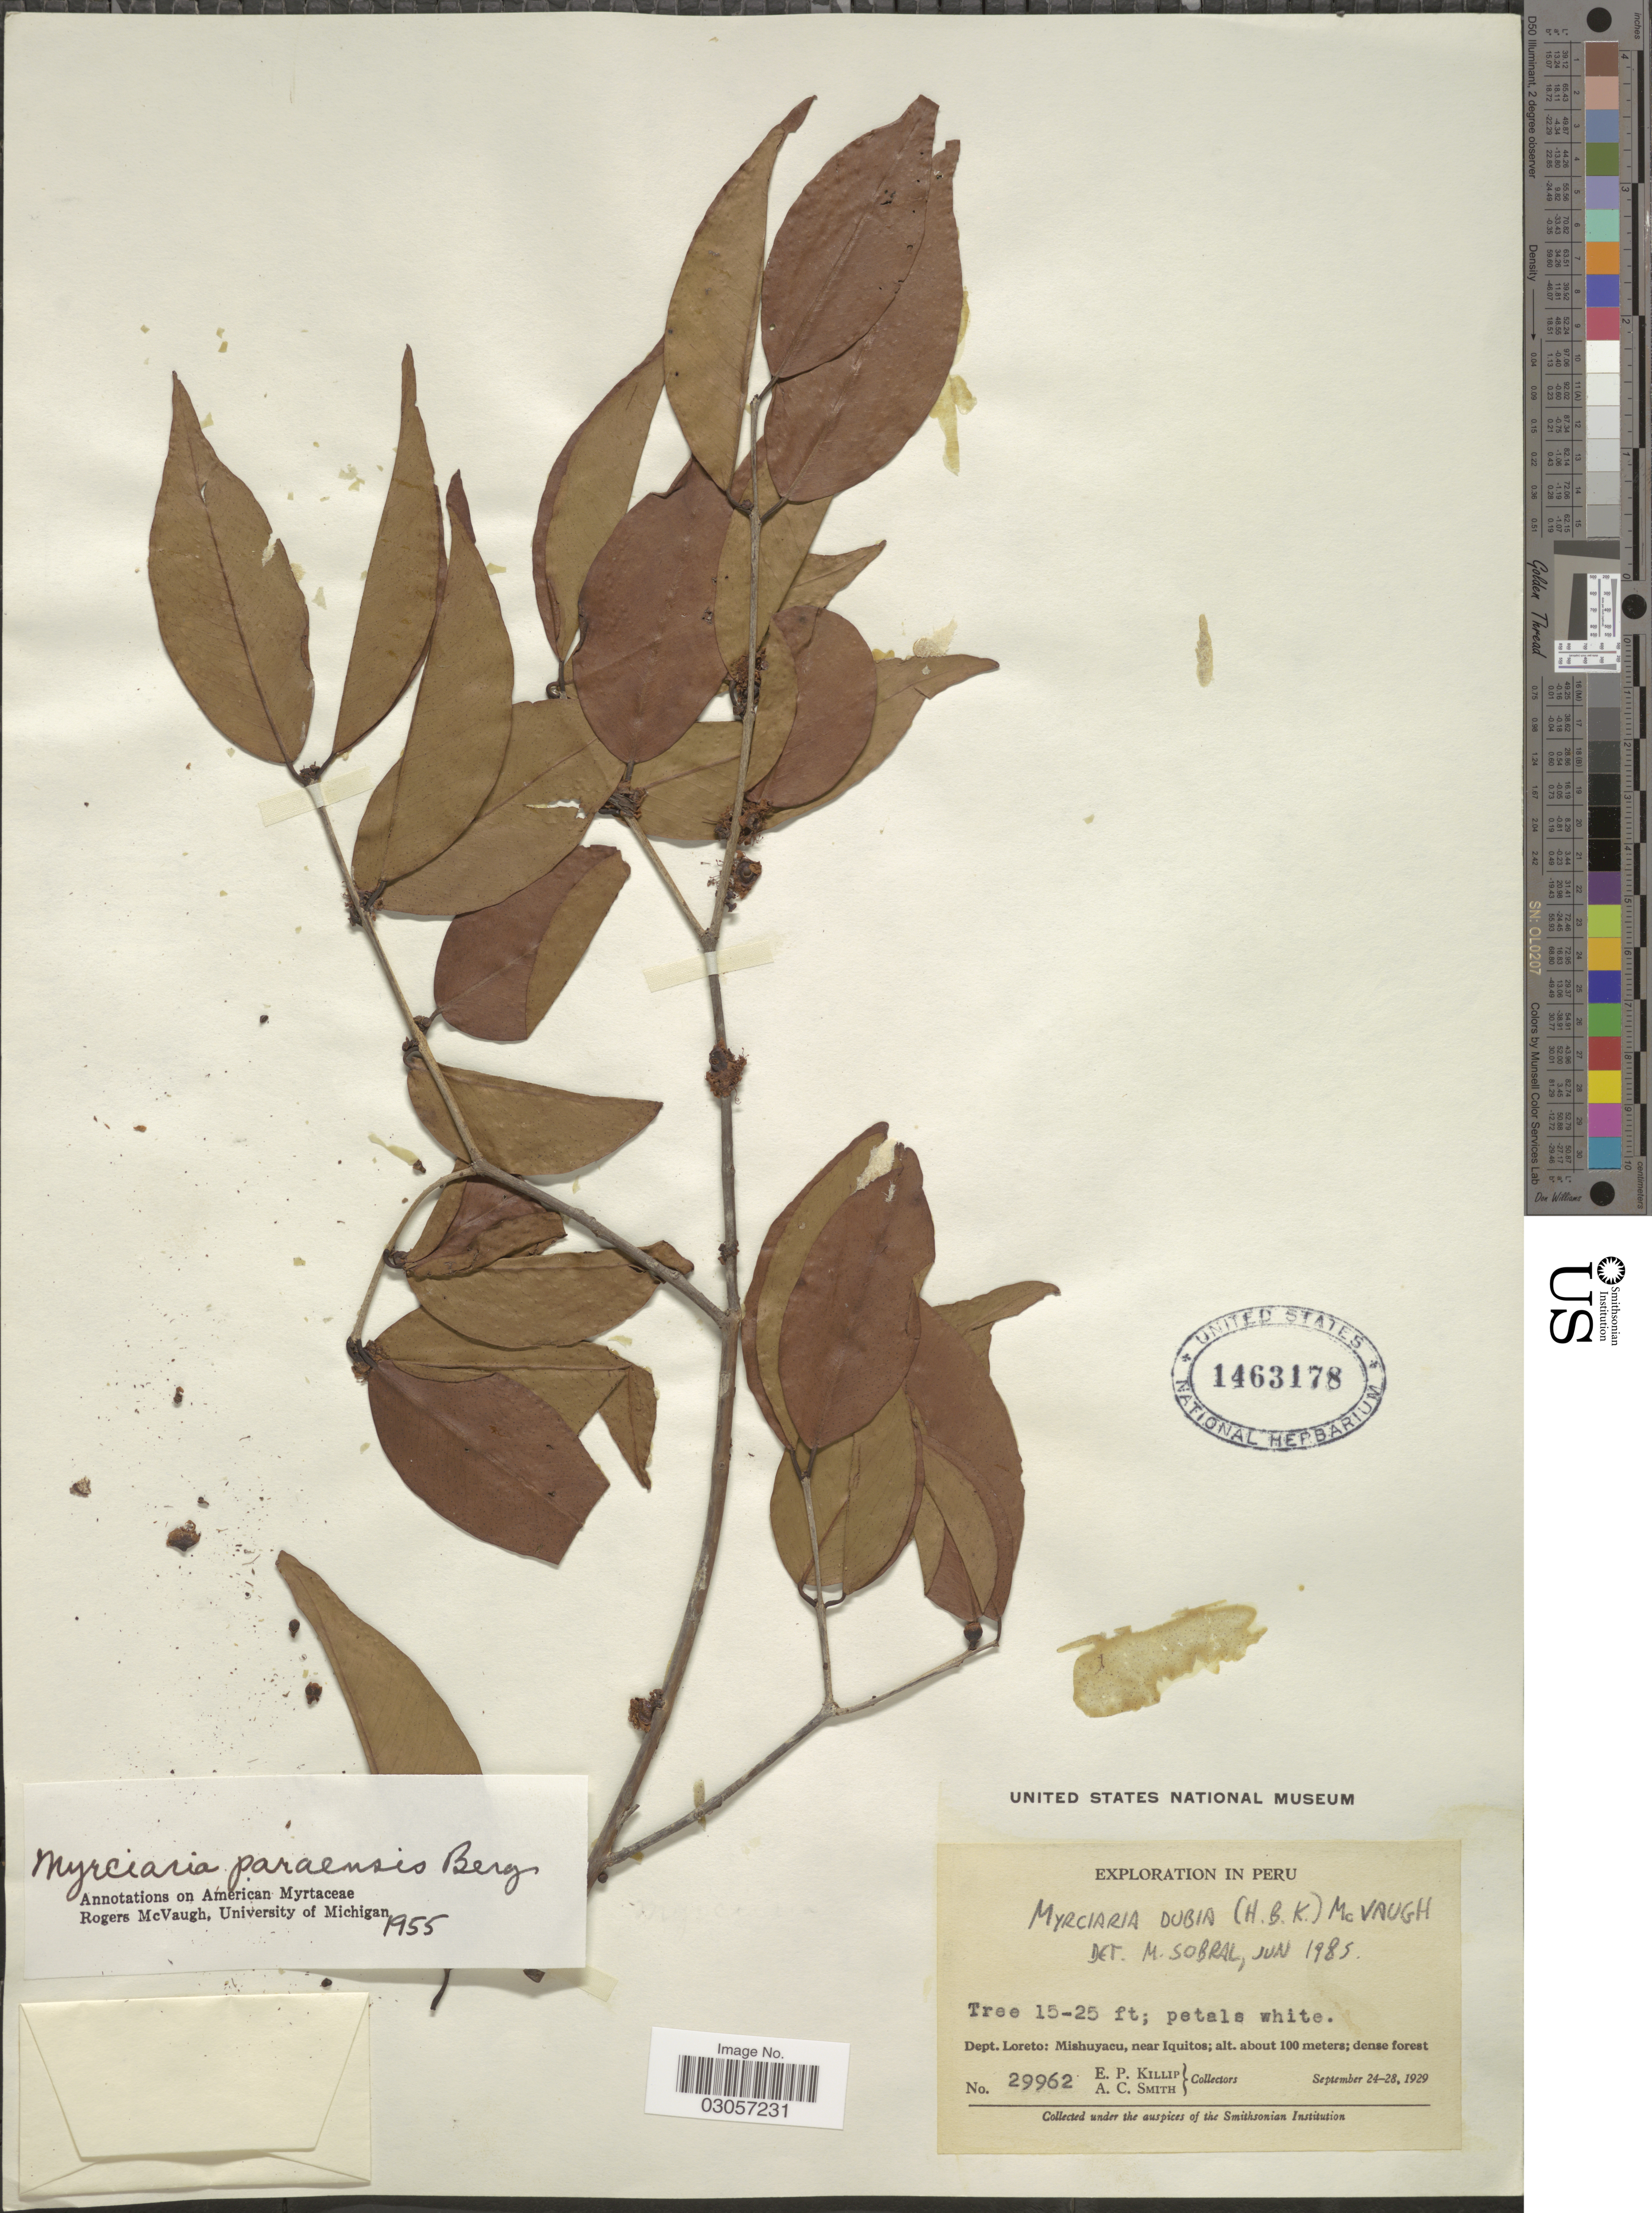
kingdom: Plantae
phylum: Tracheophyta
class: Magnoliopsida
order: Myrtales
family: Myrtaceae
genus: Myrciaria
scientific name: Myrciaria dubia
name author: (Kunth) McVaugh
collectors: E. P. Killip & A. C. Smith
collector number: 29962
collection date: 1929-09-24/1929-09-28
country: Peru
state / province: Loreto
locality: Dept. Loreto: Mishuyacu, near Iquitos.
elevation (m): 100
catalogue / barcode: US 1463178